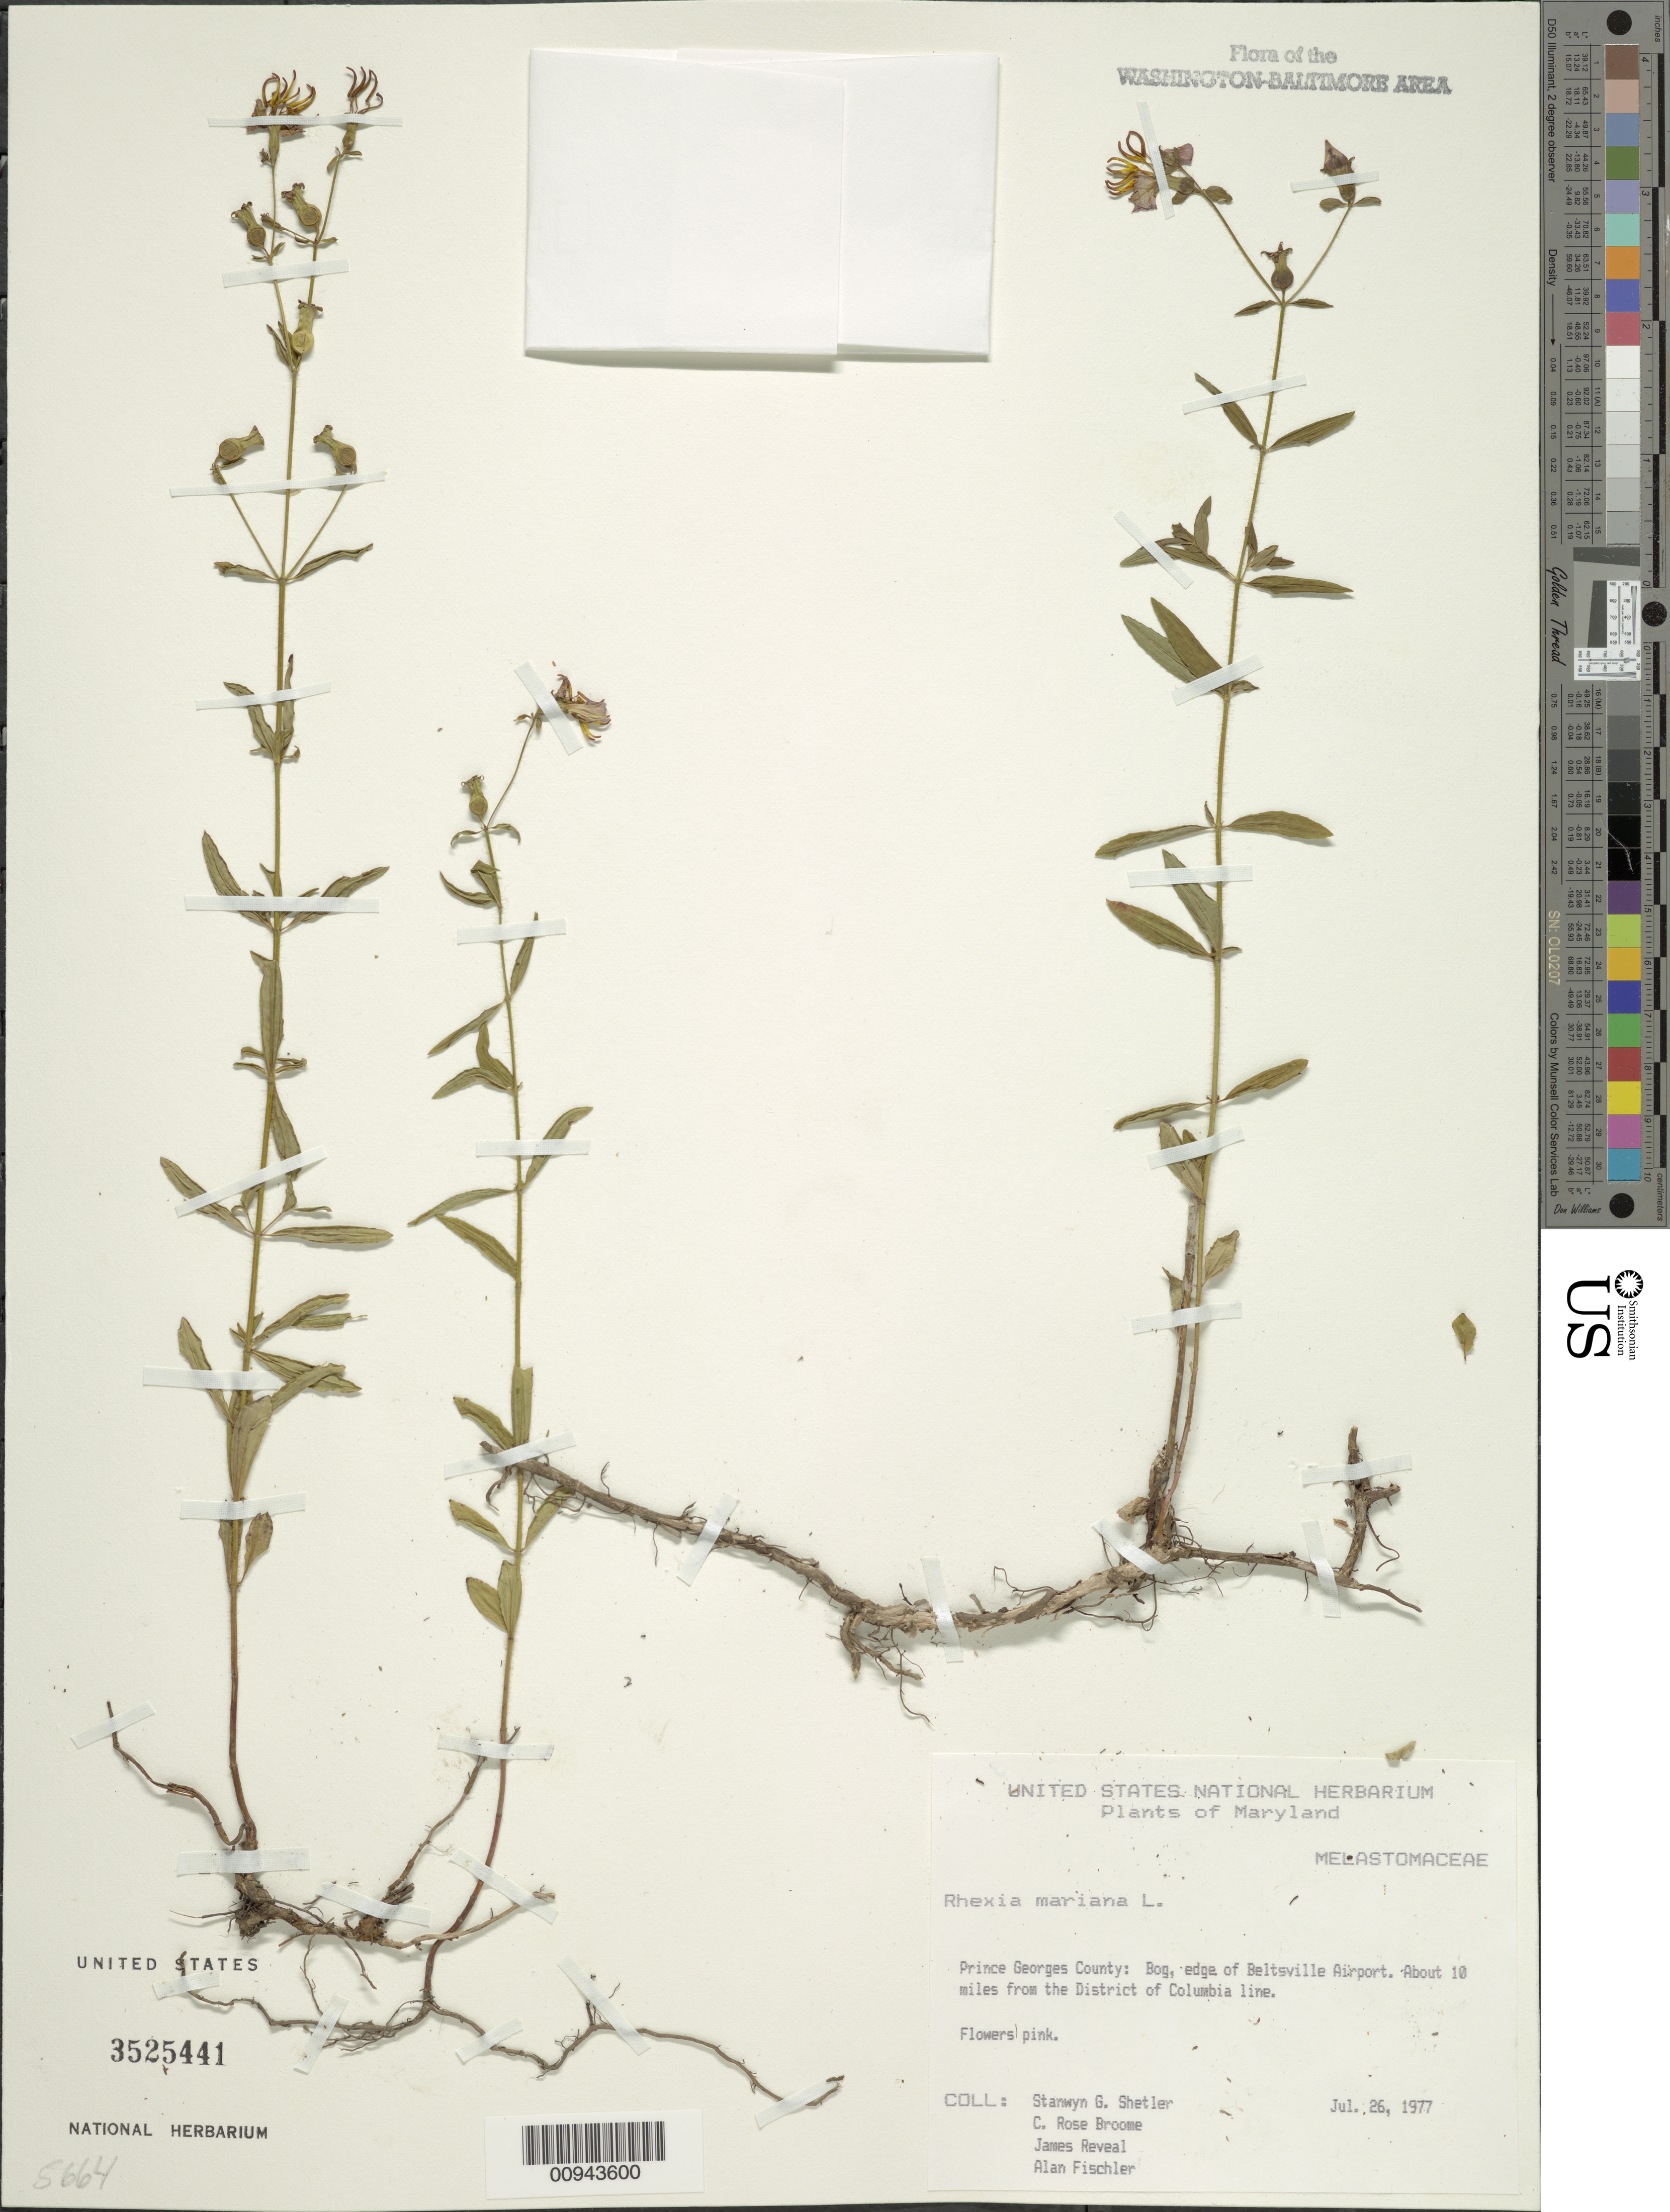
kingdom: Plantae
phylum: Tracheophyta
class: Magnoliopsida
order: Myrtales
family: Melastomataceae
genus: Rhexia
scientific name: Rhexia mariana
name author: L.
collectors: S. Shetler, C. R. Broome, J. L. Reveal & A. Fischler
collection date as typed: Jul. 26, 1977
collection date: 1977-07-26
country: United States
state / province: Maryland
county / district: Prince George's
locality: Beltsville Airport Bog. About 10 miles from the District of Columbia line.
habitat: bog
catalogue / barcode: US 3525441